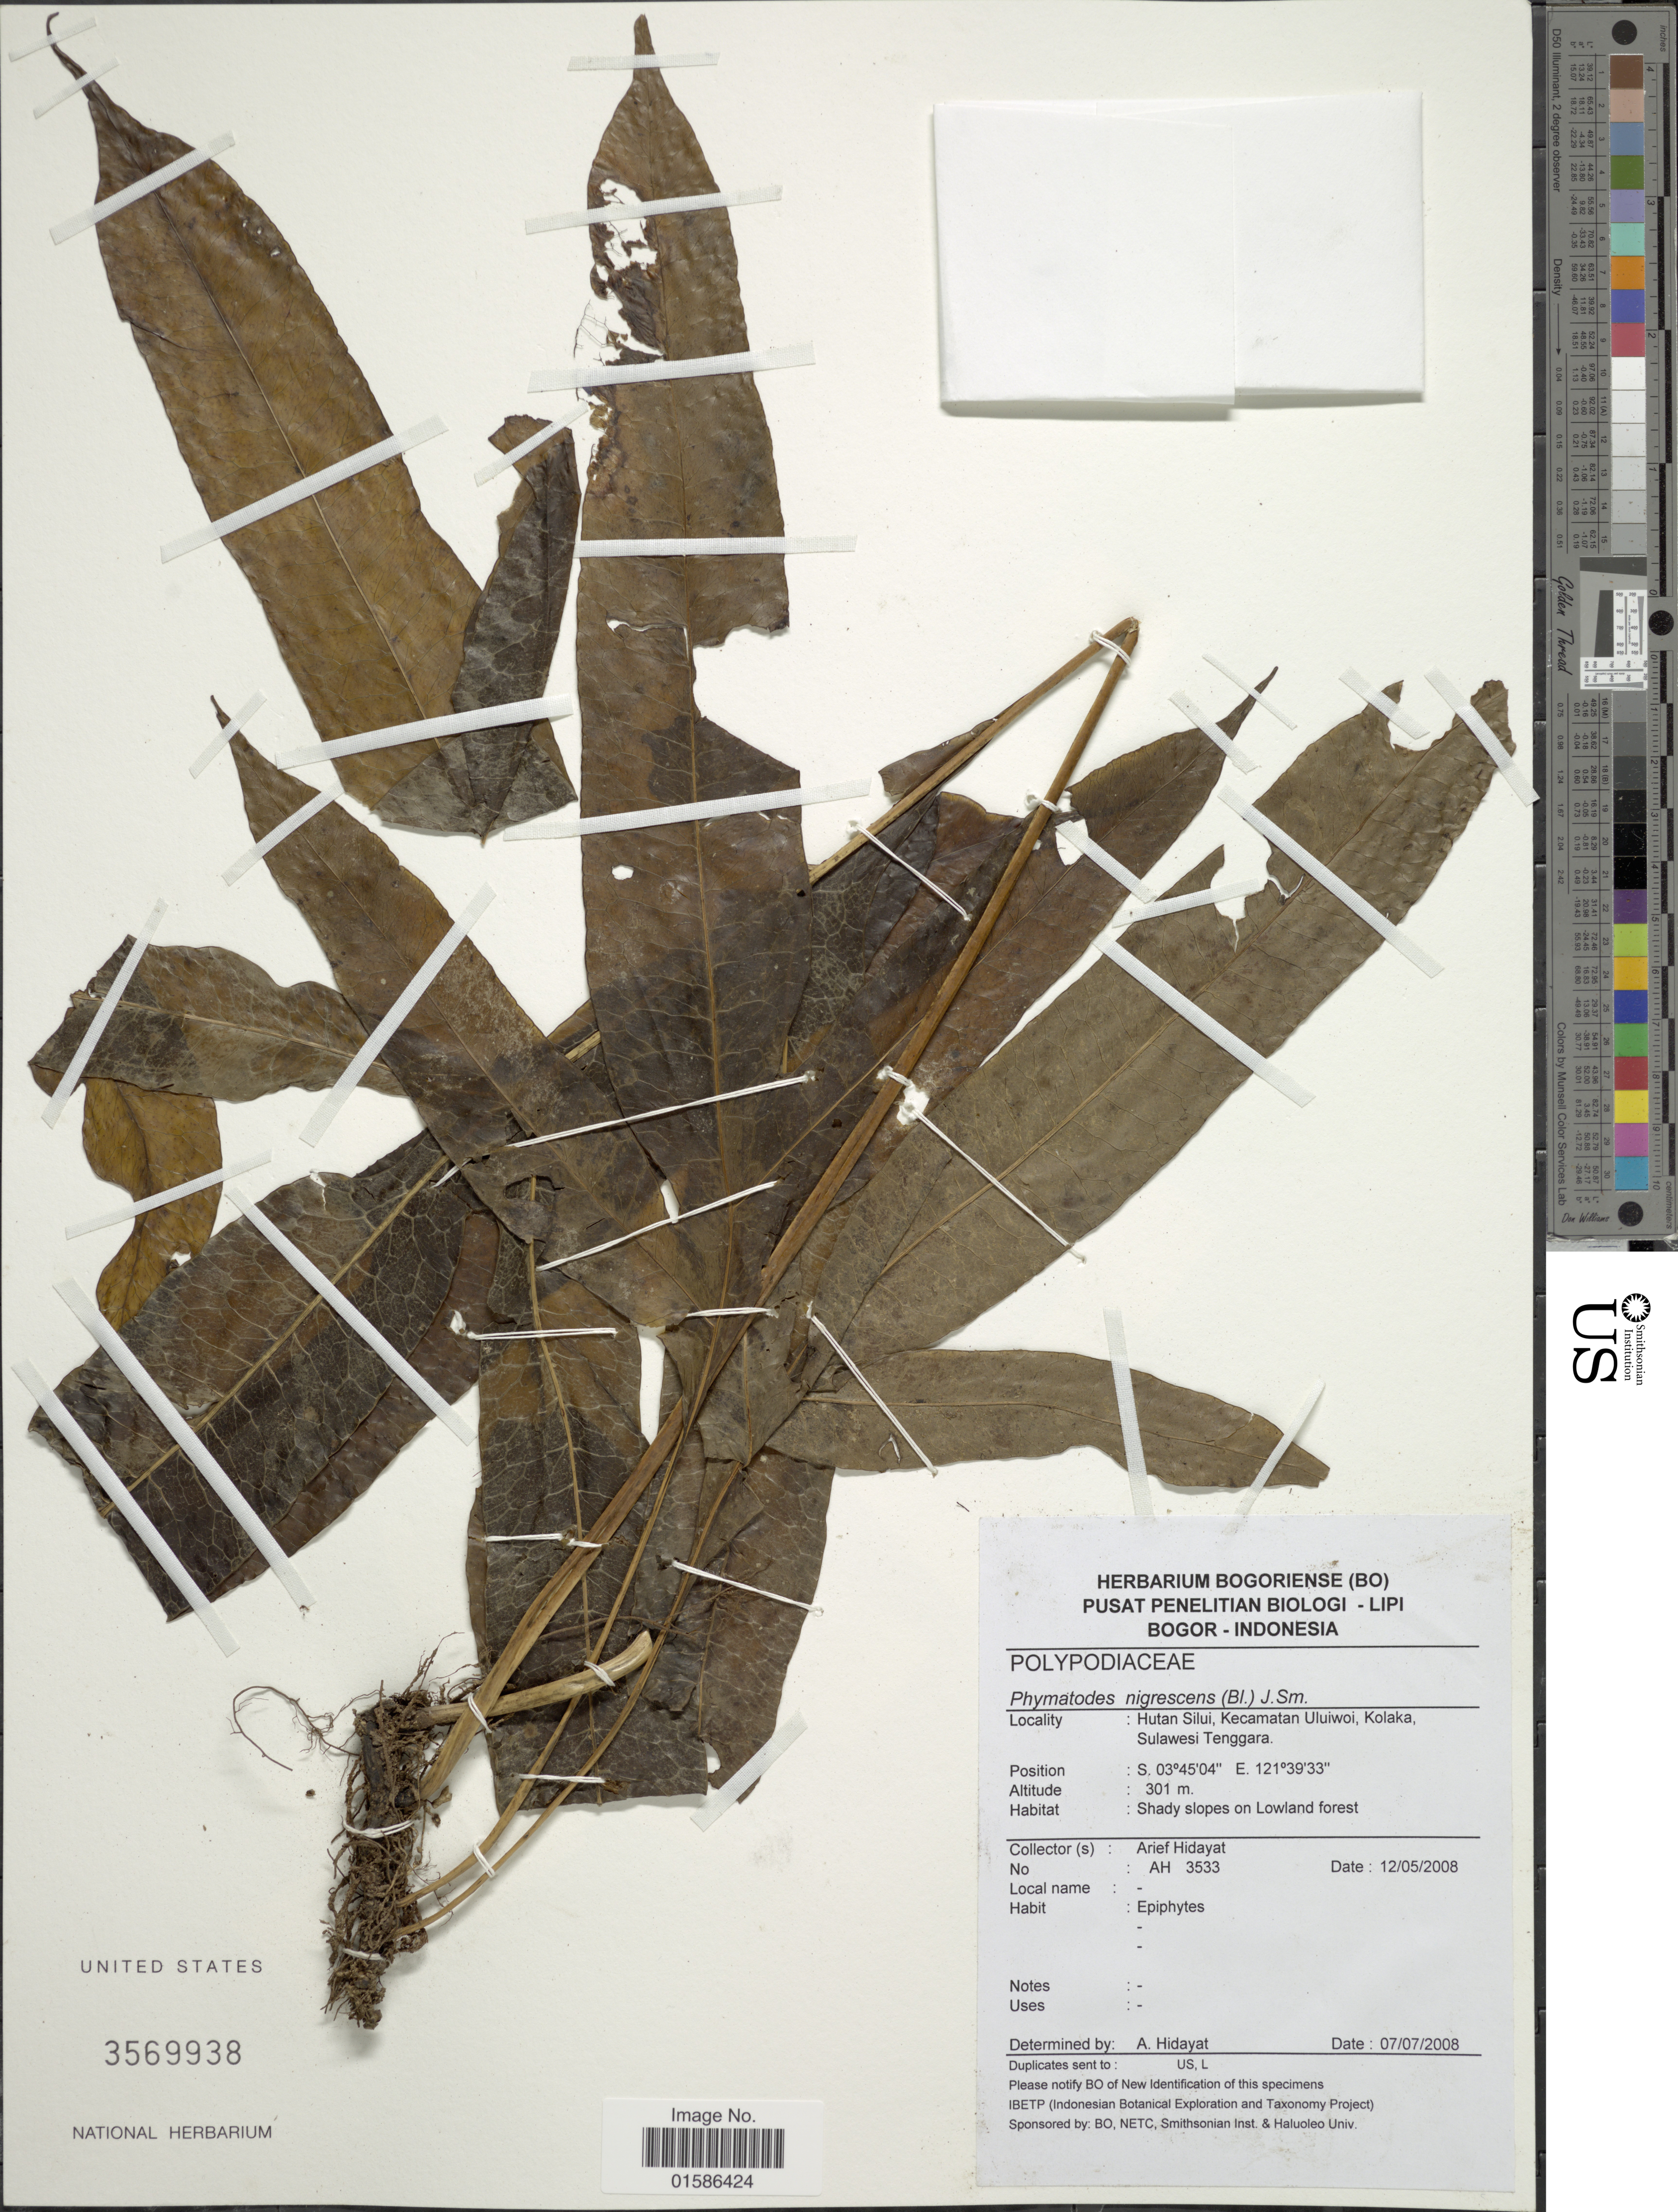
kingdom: Plantae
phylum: Tracheophyta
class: Polypodiopsida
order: Polypodiales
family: Polypodiaceae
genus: Microsorum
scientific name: Microsorum membranifolium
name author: (R. Br.) Ching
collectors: A. Hidayat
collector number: AH 3533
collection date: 2008-05-12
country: Indonesia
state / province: Sulawesi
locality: Hutan Silui, Kecamatan Uluiwoi, Koloaka, Sulawesi Tenggara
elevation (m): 301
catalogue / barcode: US 3569938